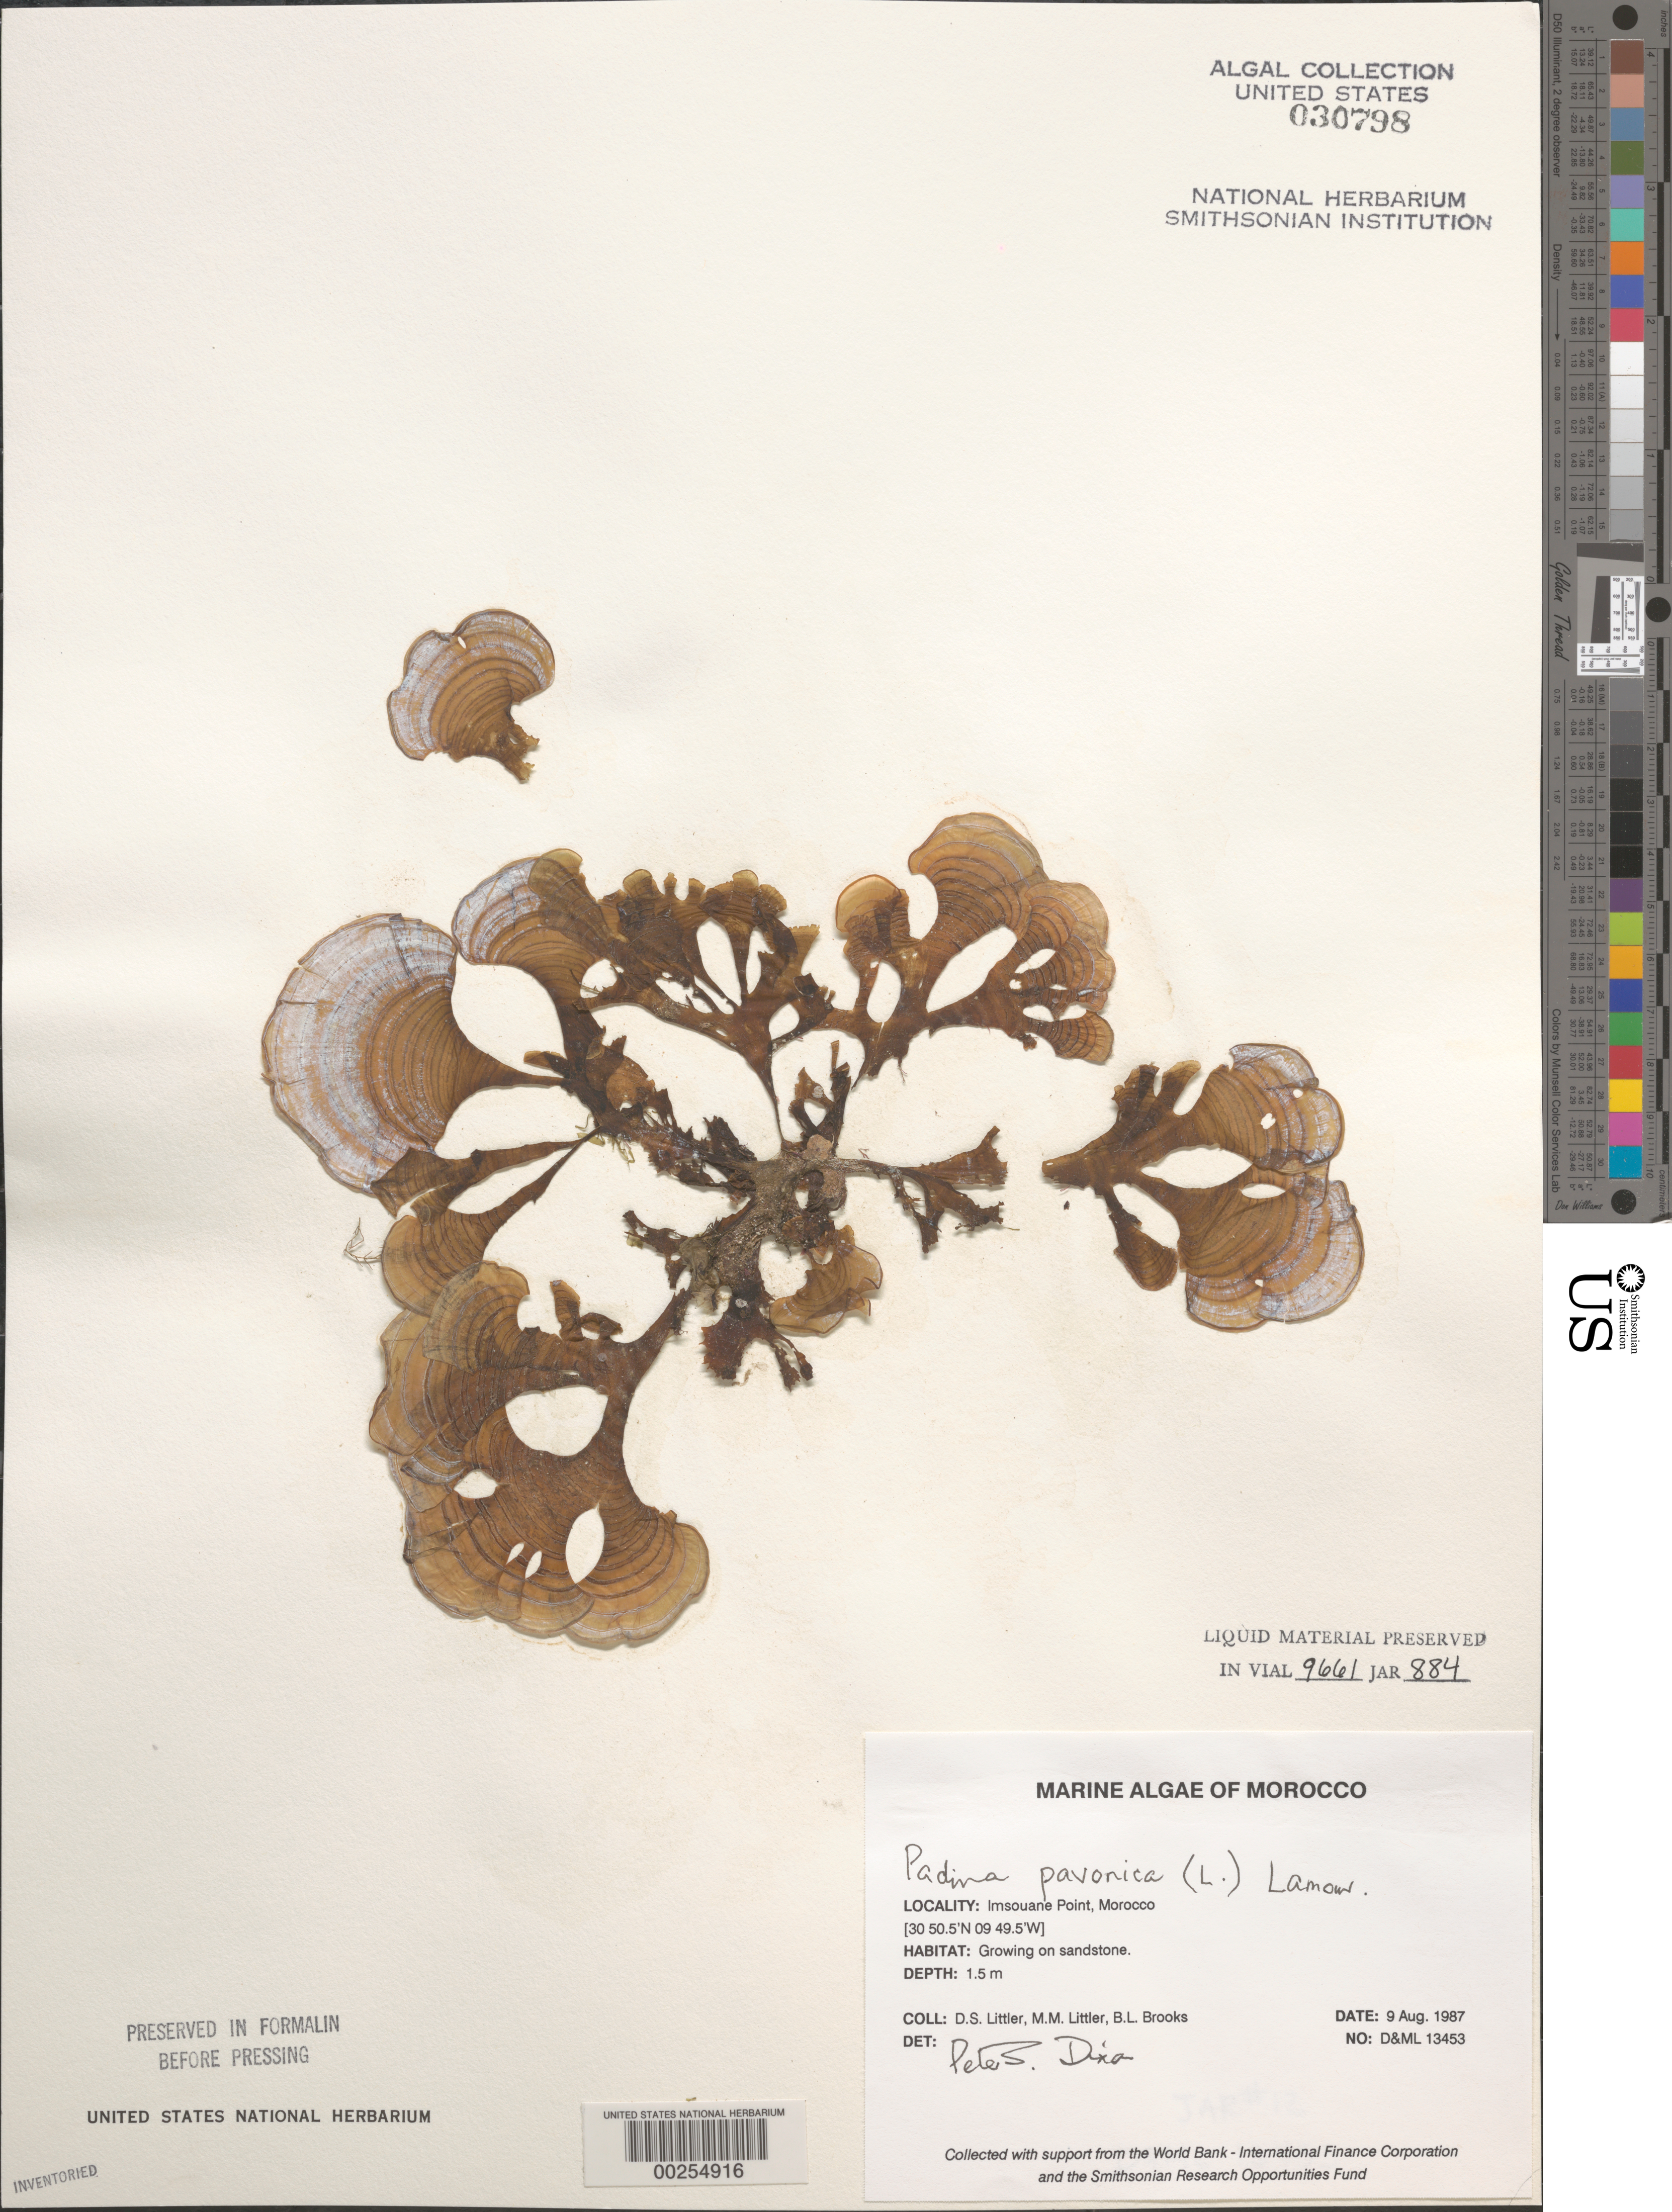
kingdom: Chromista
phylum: Ochrophyta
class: Phaeophyceae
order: Dictyotales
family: Dictyotaceae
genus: Padina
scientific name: Padina pavonica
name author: (L.) Thivy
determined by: Dixon, P. S.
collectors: D. S. Littler, M. M. Littler & B. Brooks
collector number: D&ML 13453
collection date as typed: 09 Aug 1987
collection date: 1987-08-09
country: Morocco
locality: Imsouane Point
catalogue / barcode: US 30798